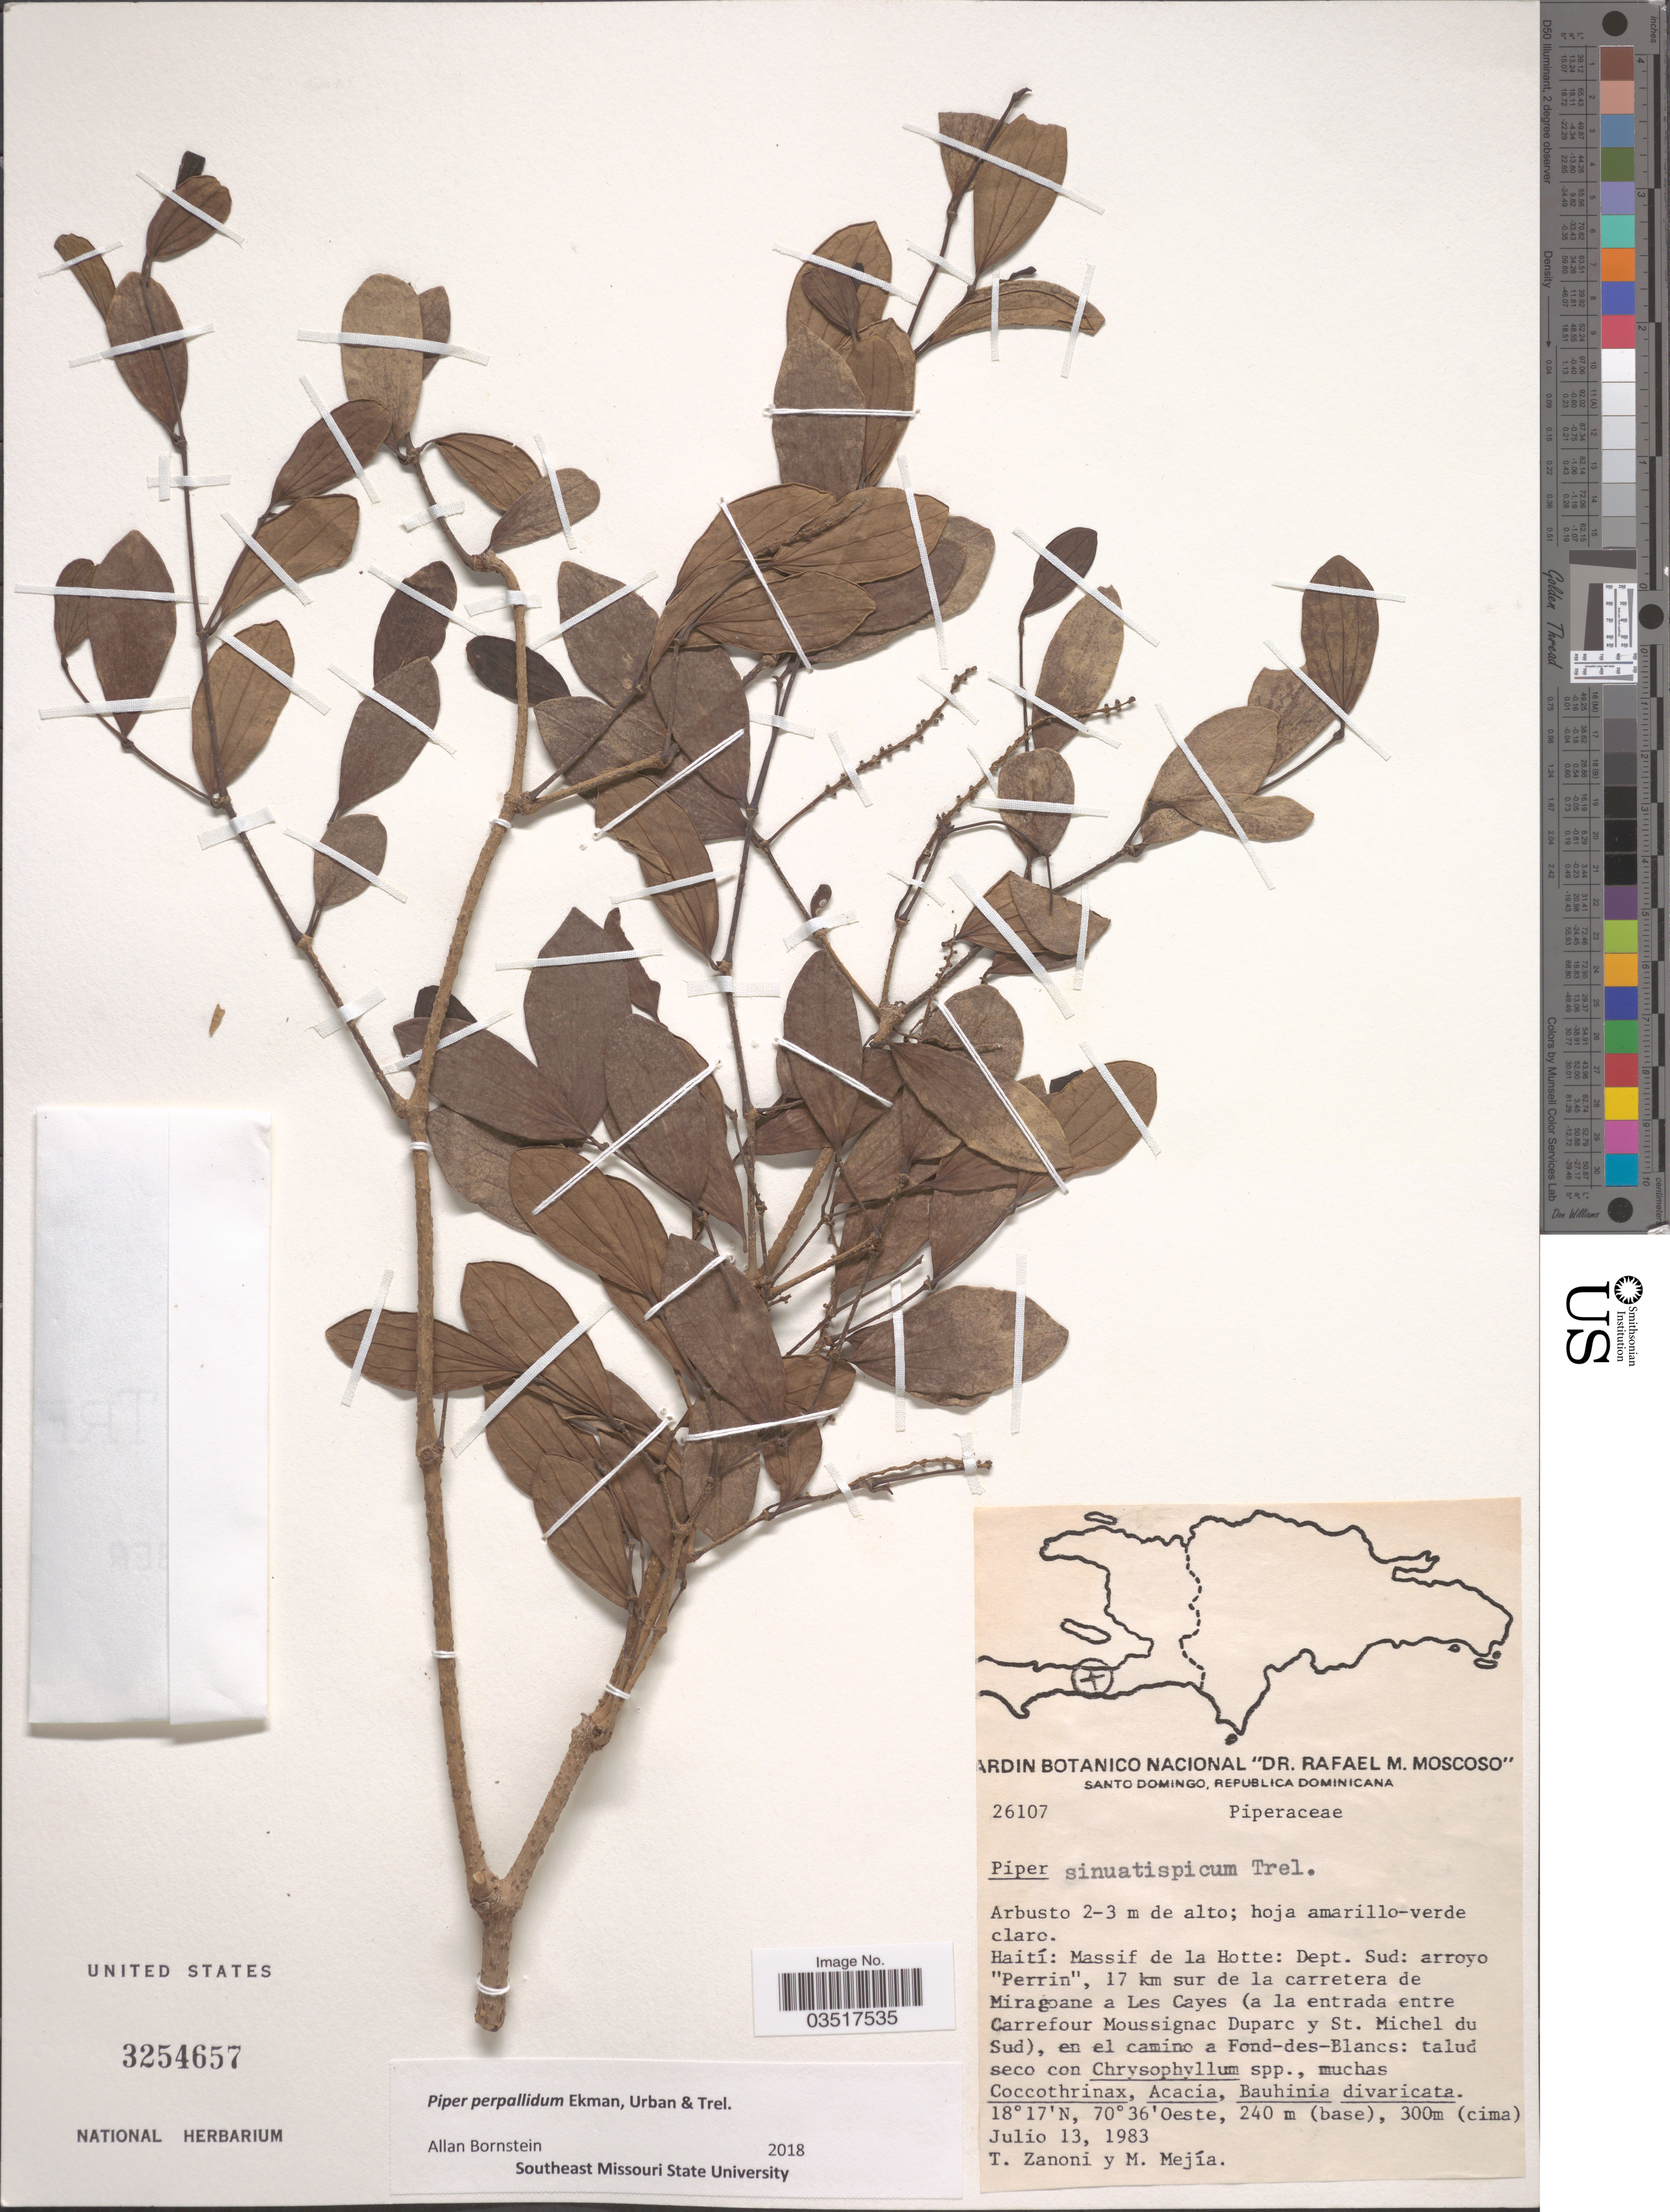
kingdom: Plantae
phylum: Tracheophyta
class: Magnoliopsida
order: Piperales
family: Piperaceae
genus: Piper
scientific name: Piper perpallidum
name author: Ekman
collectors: T. Zanoni & M. Mejia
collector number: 26107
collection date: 1983-07-13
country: Haiti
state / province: Sud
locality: Massif de la Hotte: Dept. Sud: arroyo "Perrin", 17 km sur de la carretera de Miragoane a Les Cayes (a la entrada entre Carrefour Moussignac Duparc y St. Michel du Sud), en el camino a Fond-des-Blancs.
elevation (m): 240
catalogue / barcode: US 3254657